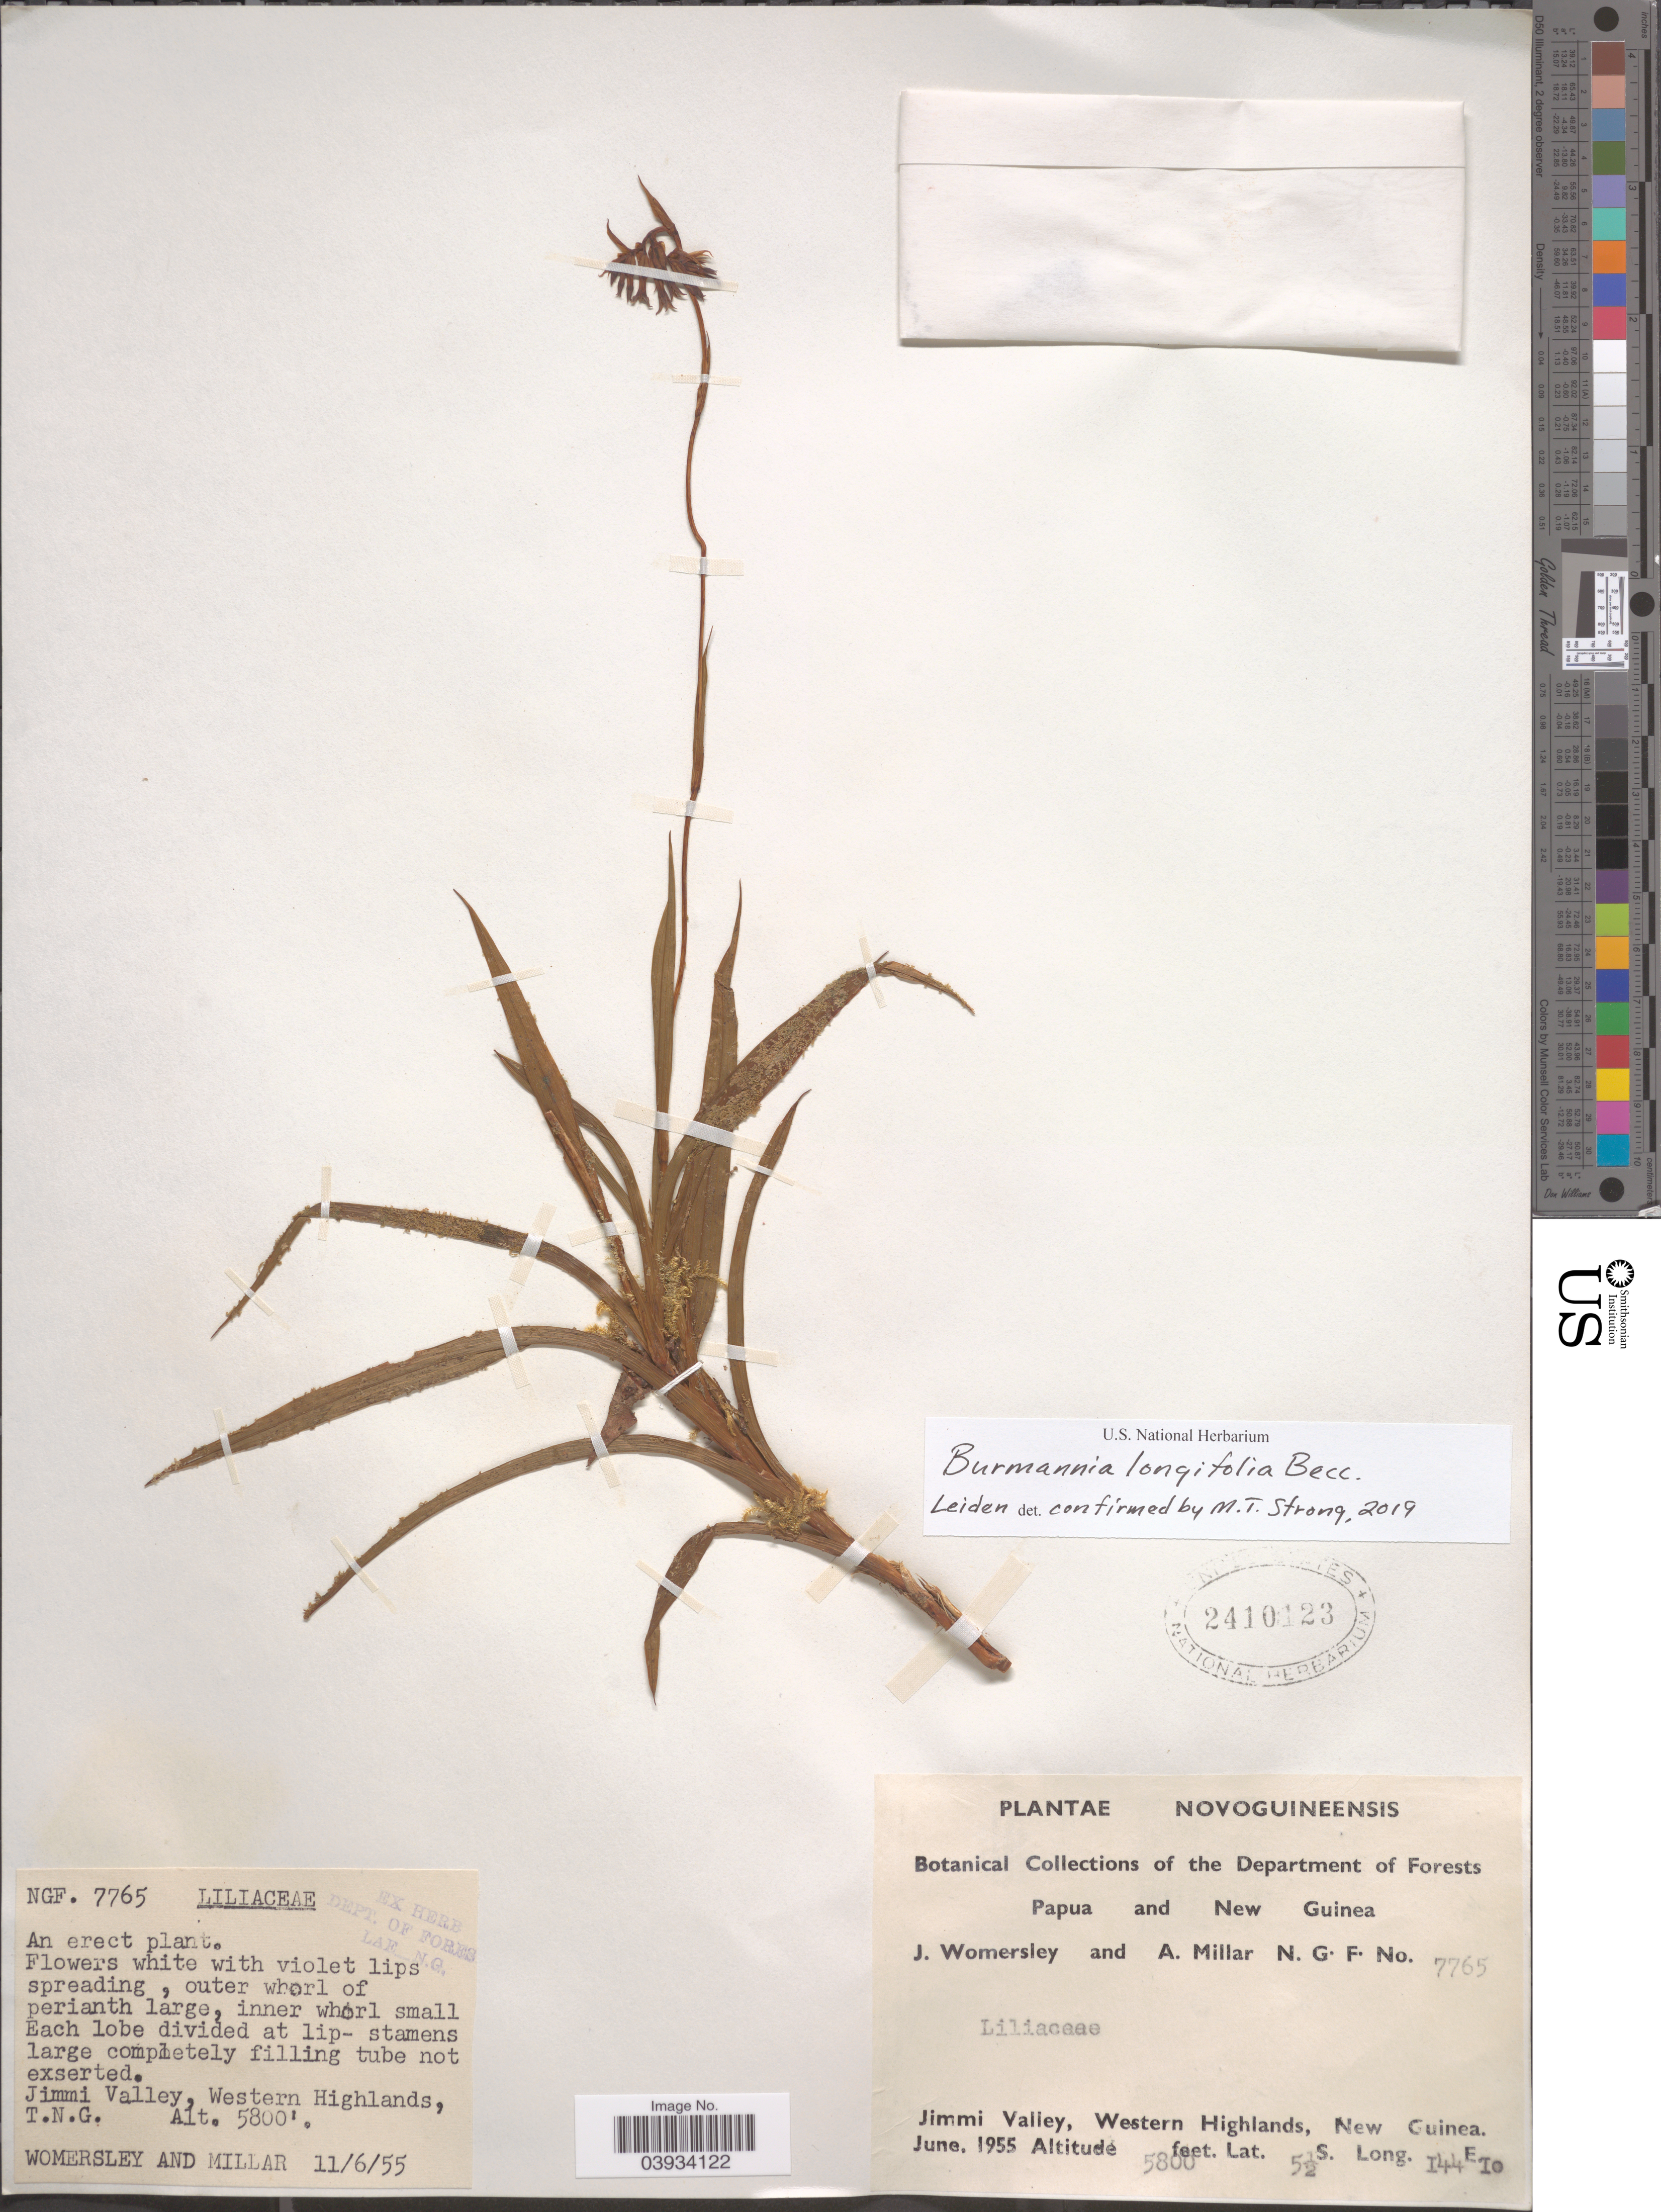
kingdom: Plantae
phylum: Tracheophyta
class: Liliopsida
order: Dioscoreales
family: Burmanniaceae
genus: Burmannia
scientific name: Burmannia longifolia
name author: Becc.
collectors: J. S. Womersley & A. Millar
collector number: NGF 7765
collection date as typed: Transcribed d/m/y: 11/6/55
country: Papua New Guinea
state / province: Western Highlands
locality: Jimmi Valley, T.N.G. Papua and New Guinea.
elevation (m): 1768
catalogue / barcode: US 2410123